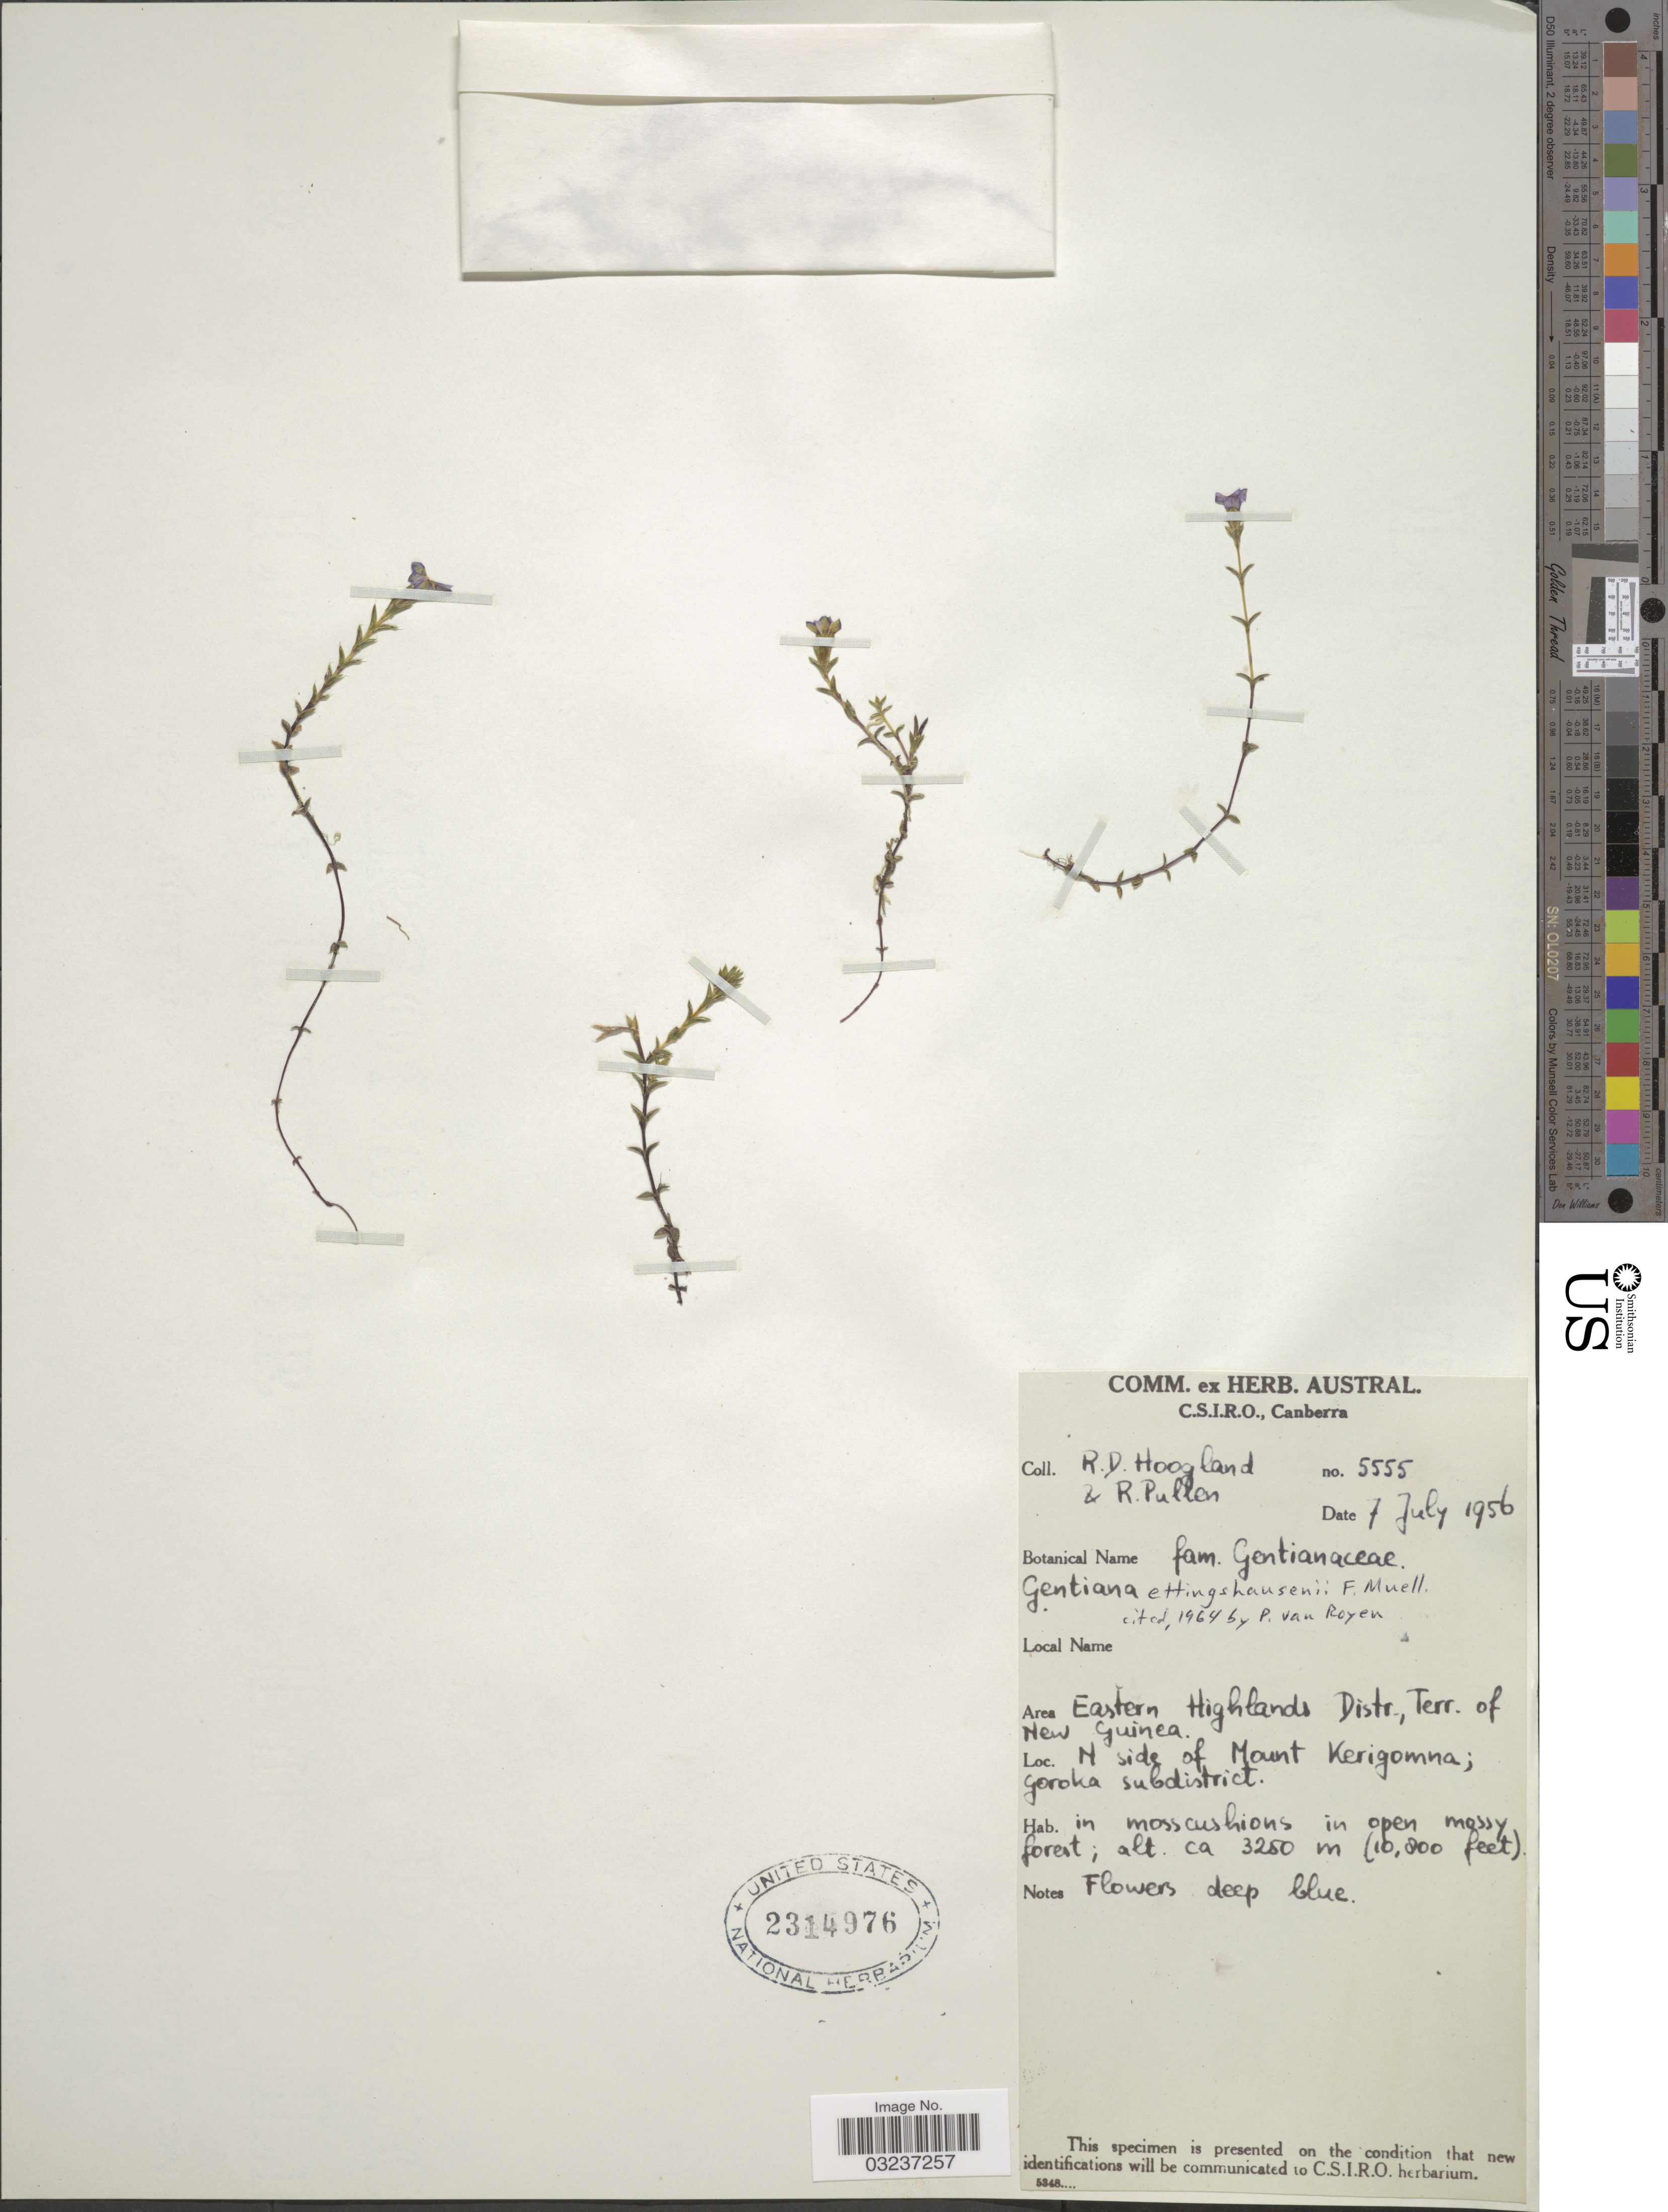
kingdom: Plantae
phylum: Tracheophyta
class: Magnoliopsida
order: Gentianales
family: Gentianaceae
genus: Gentiana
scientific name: Gentiana ettingshausenii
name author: F. Muell.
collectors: R. D. Hoogland & R. Pullen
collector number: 5555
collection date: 1956-07-07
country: Papua New Guinea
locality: Area Eastern Highlands Distr., Terr. of New Guinea. N side of Mount Kerigomna; Goroka subdistrict.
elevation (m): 3250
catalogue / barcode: US 2314976